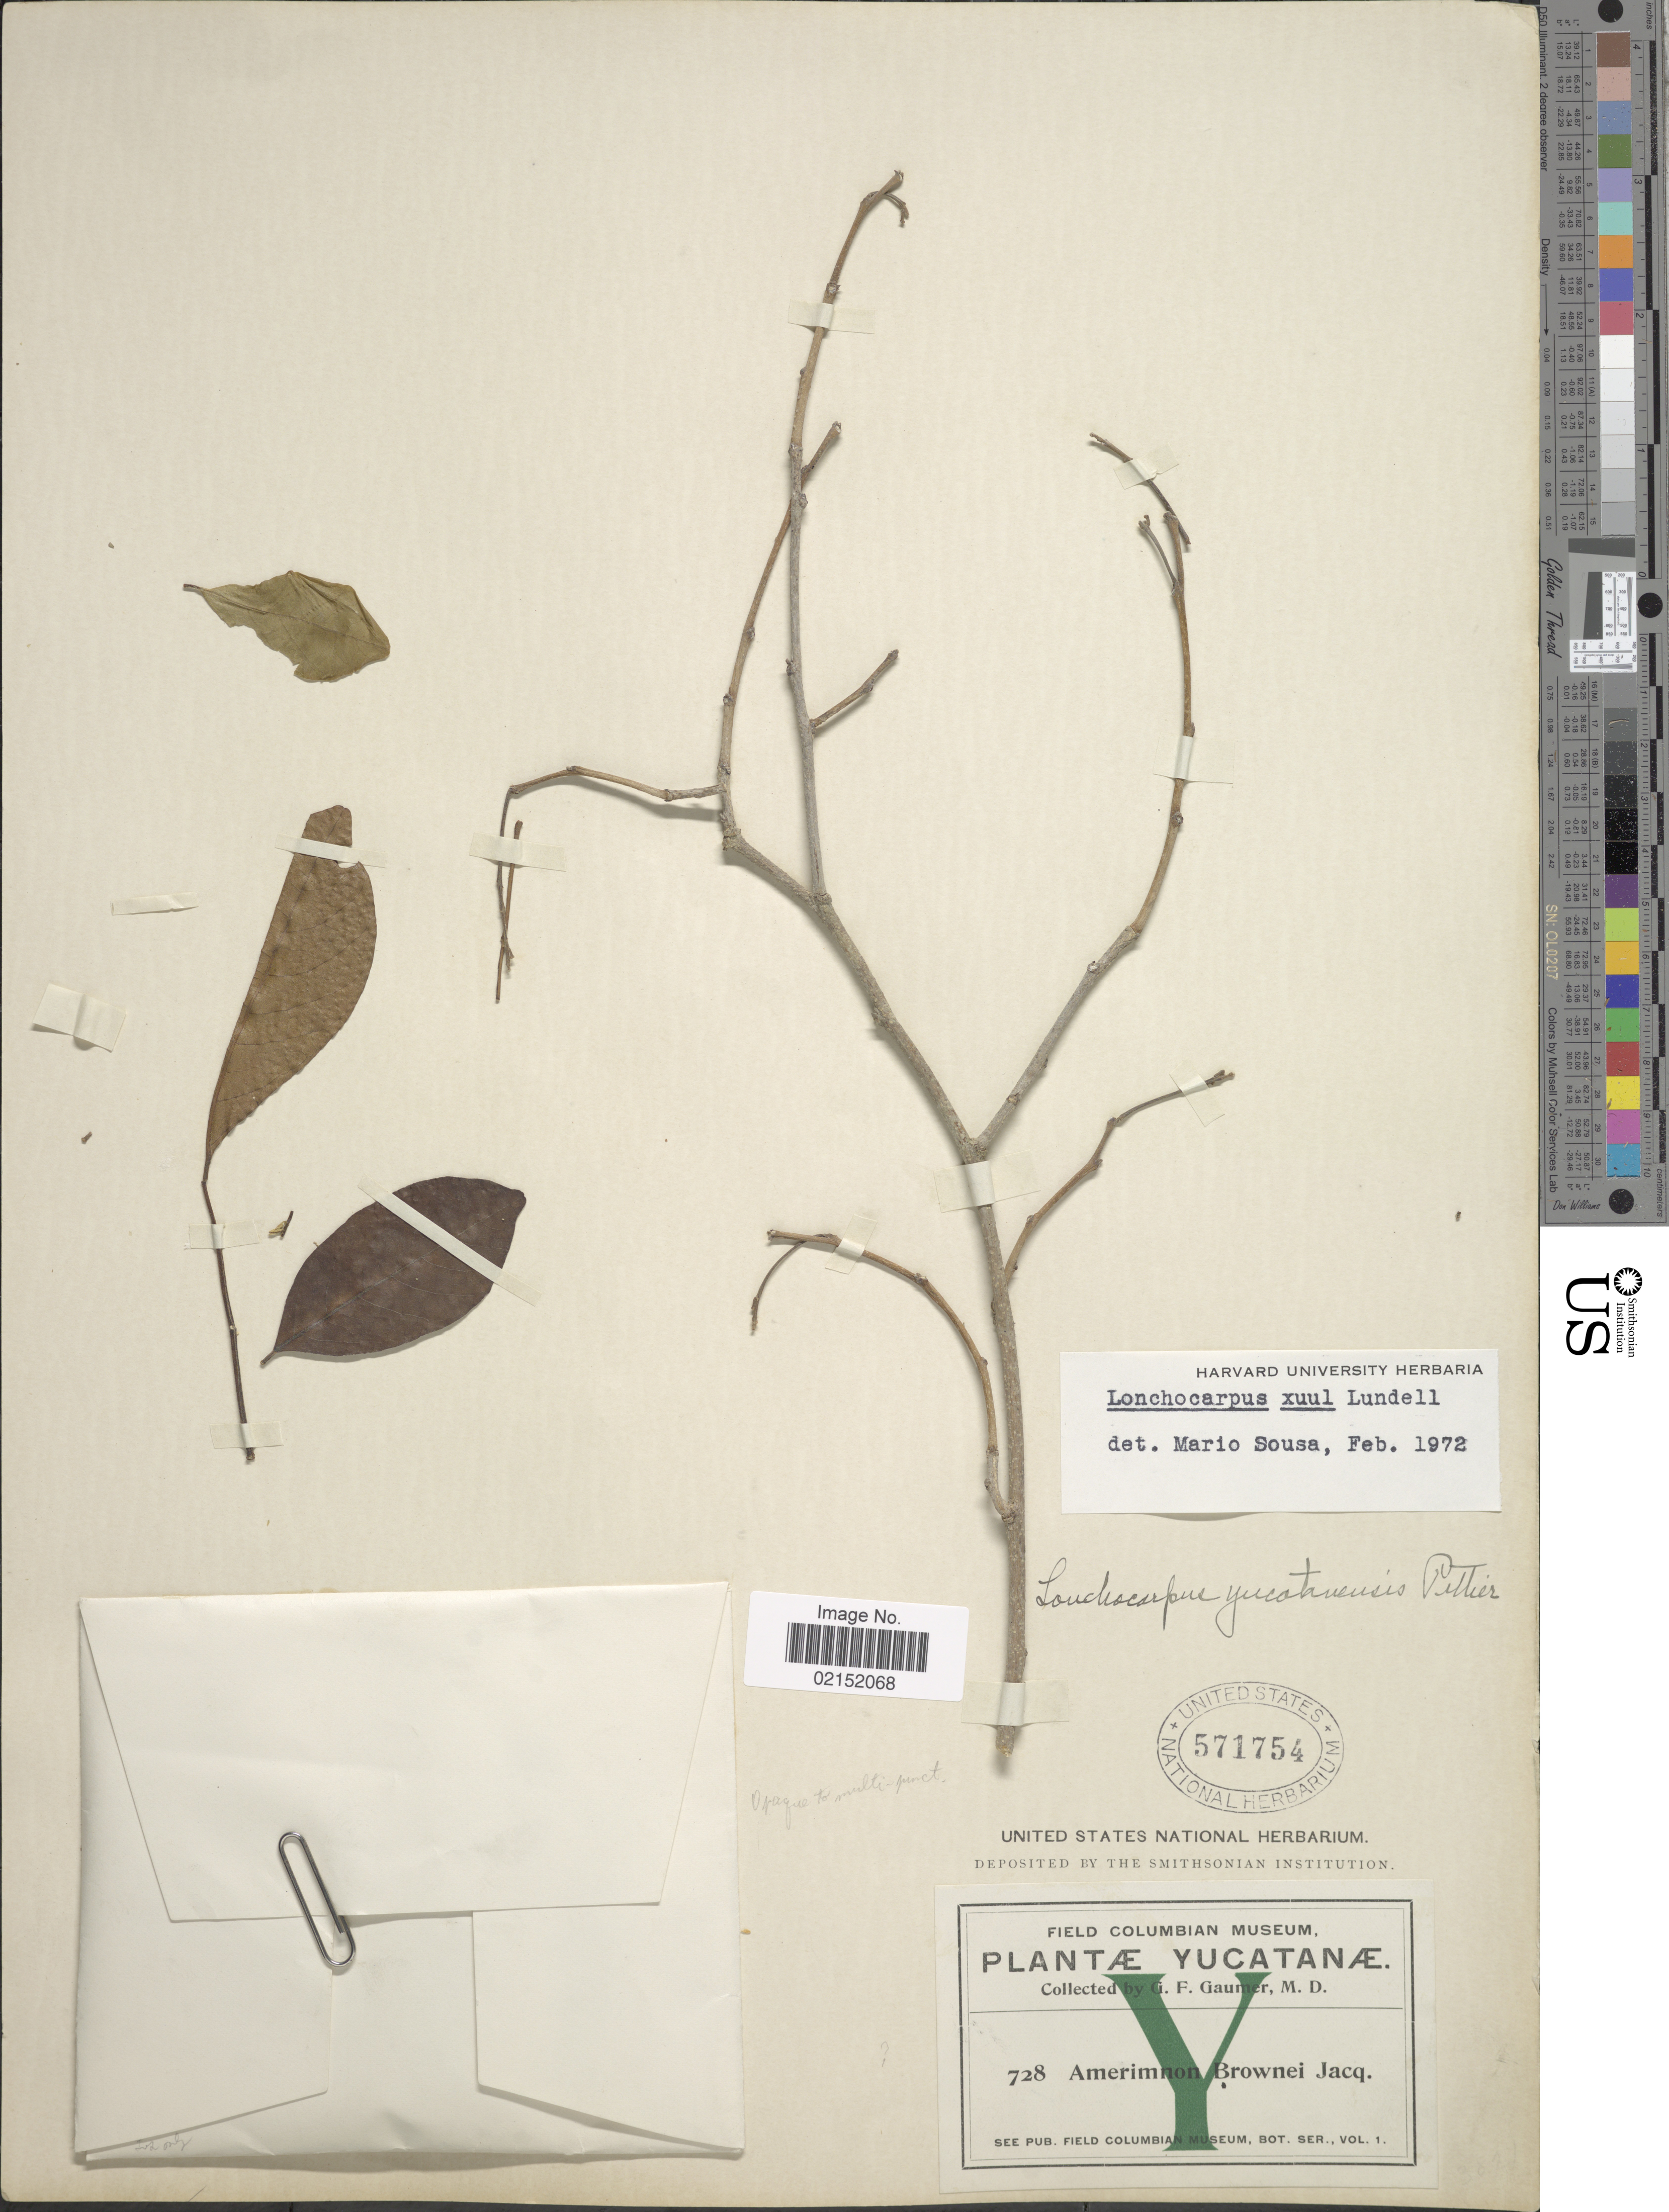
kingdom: Plantae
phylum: Tracheophyta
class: Magnoliopsida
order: Fabales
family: Fabaceae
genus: Lonchocarpus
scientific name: Lonchocarpus xuul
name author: Lundell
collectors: G. F. Gaumer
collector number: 728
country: Mexico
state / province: Yucatán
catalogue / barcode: US 571754